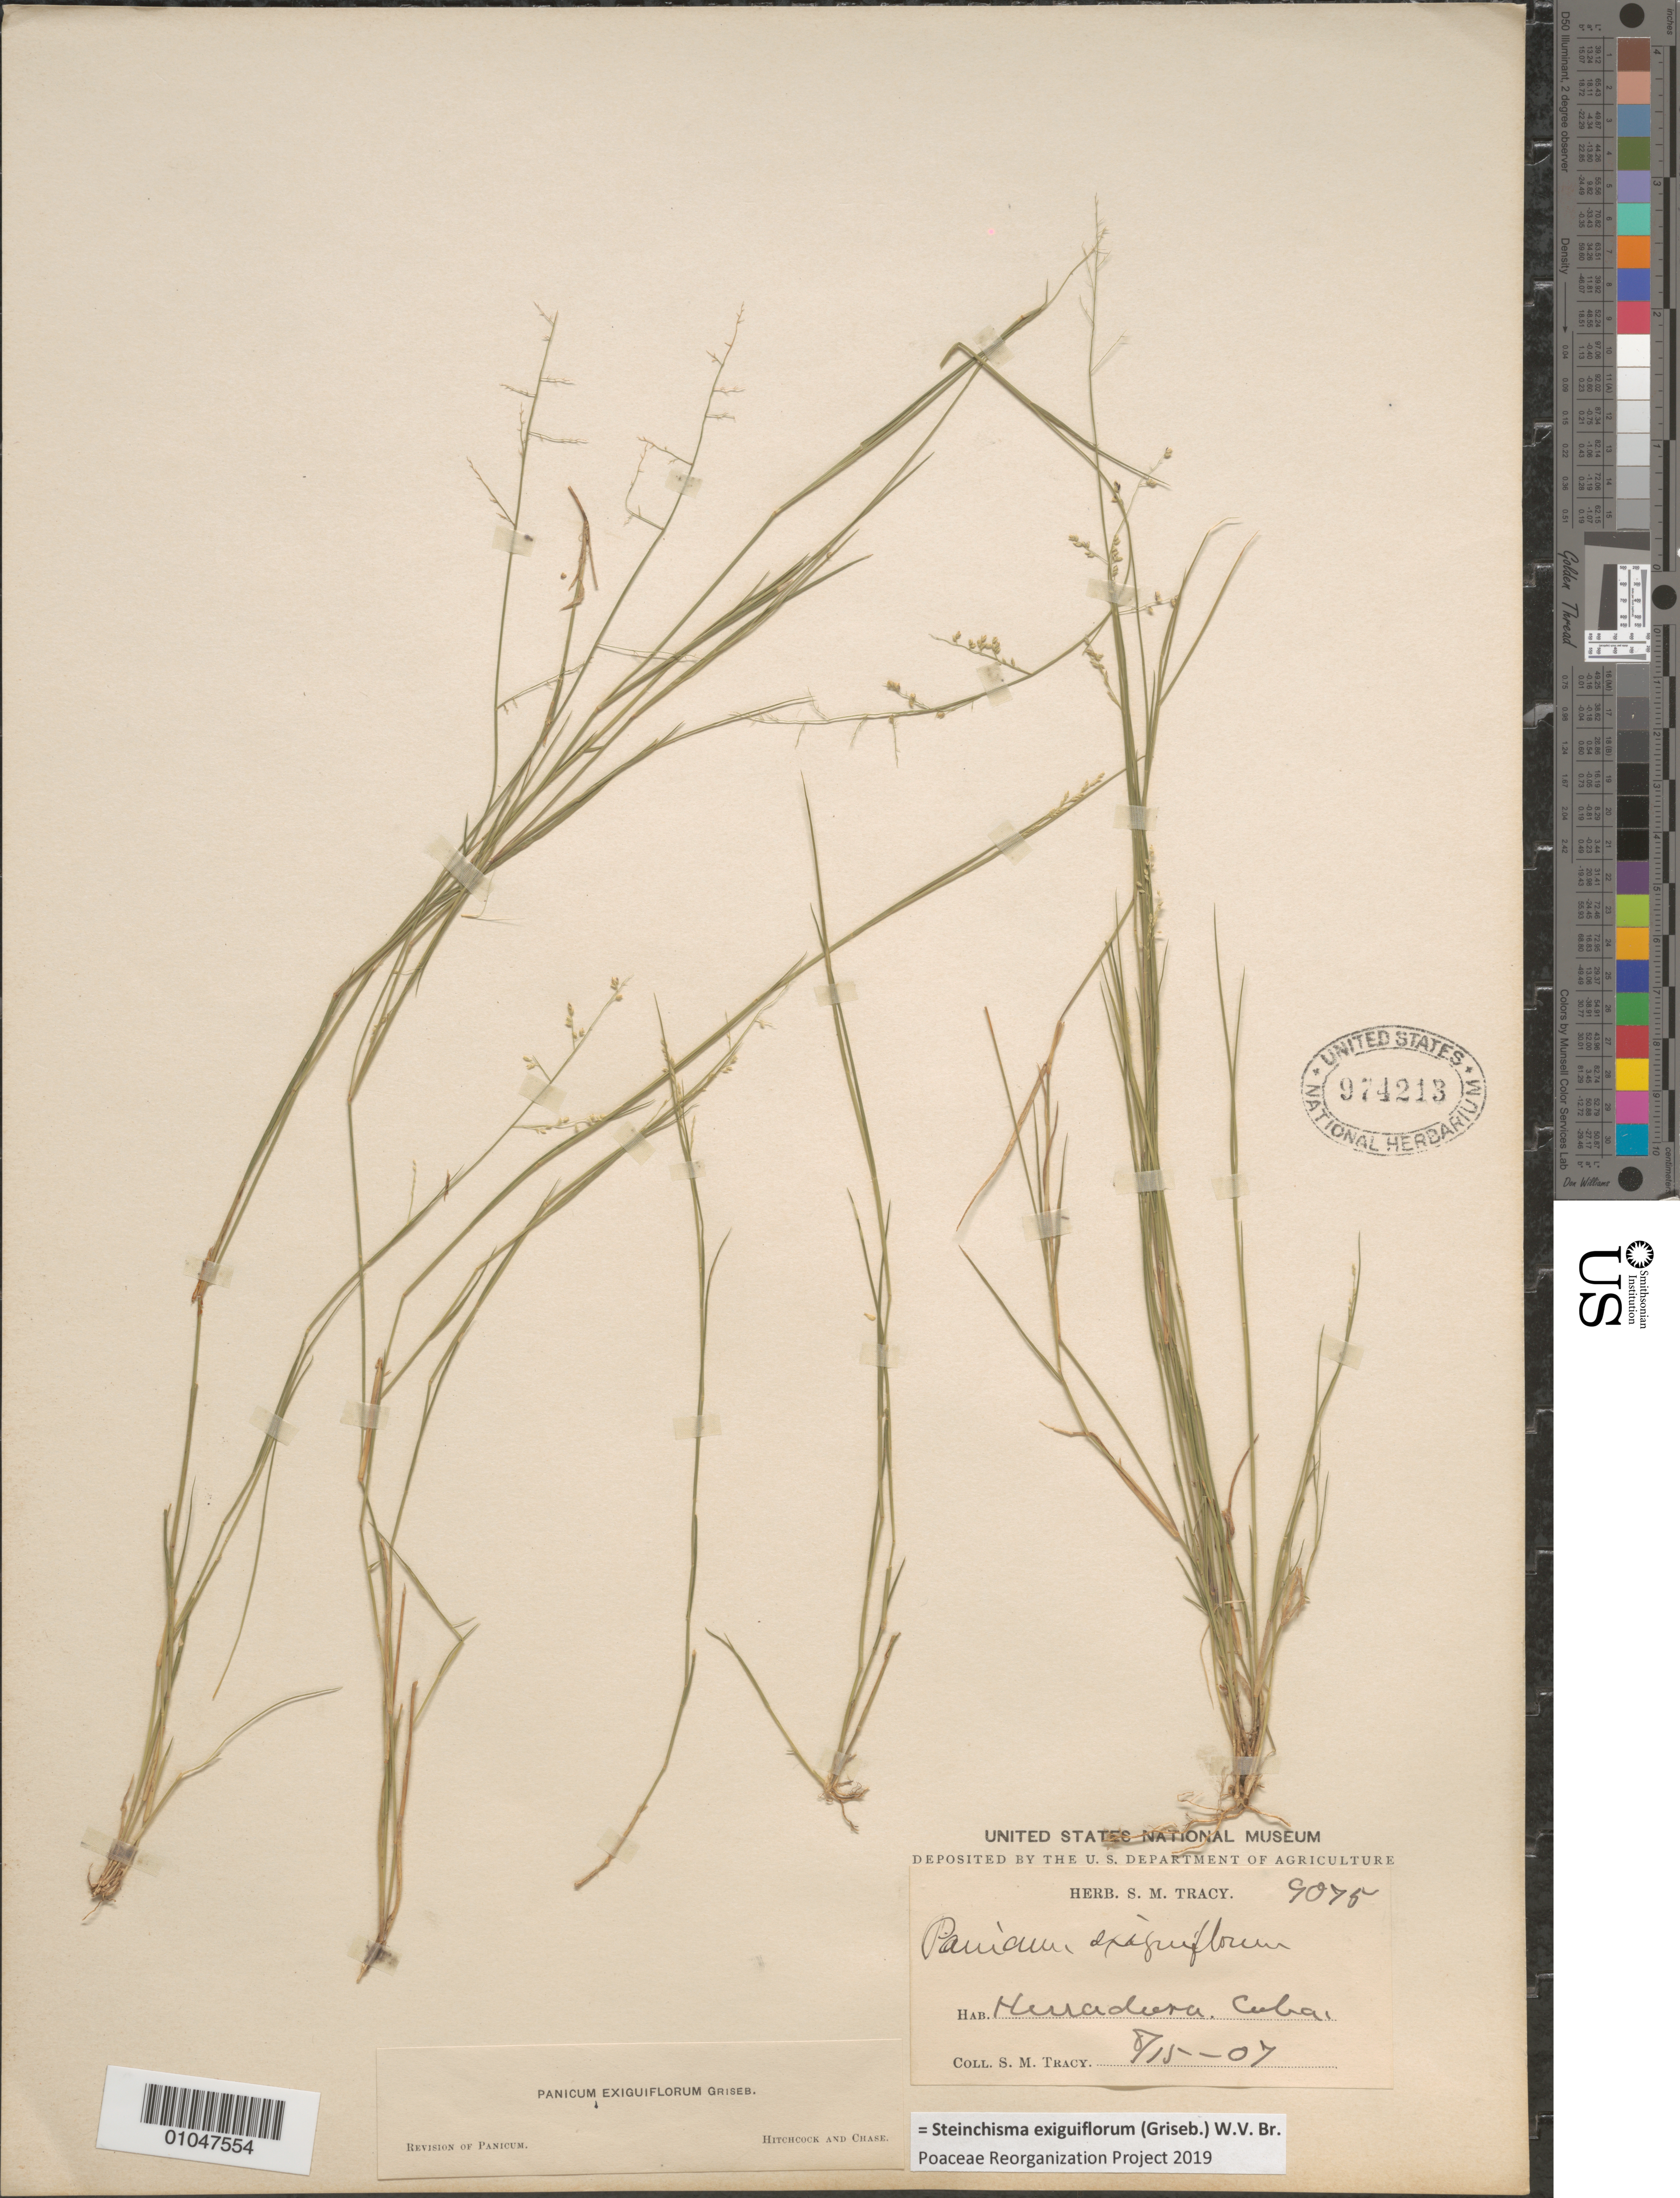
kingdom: Plantae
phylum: Tracheophyta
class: Liliopsida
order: Poales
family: Poaceae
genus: Panicum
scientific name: Panicum exiguiflorum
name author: Griseb.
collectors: S. M. Tracy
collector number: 9075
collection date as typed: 15 Aug 1907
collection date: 1907-08-15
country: Cuba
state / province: Ciego de Ávila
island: Cuba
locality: Herradura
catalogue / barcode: US 974213